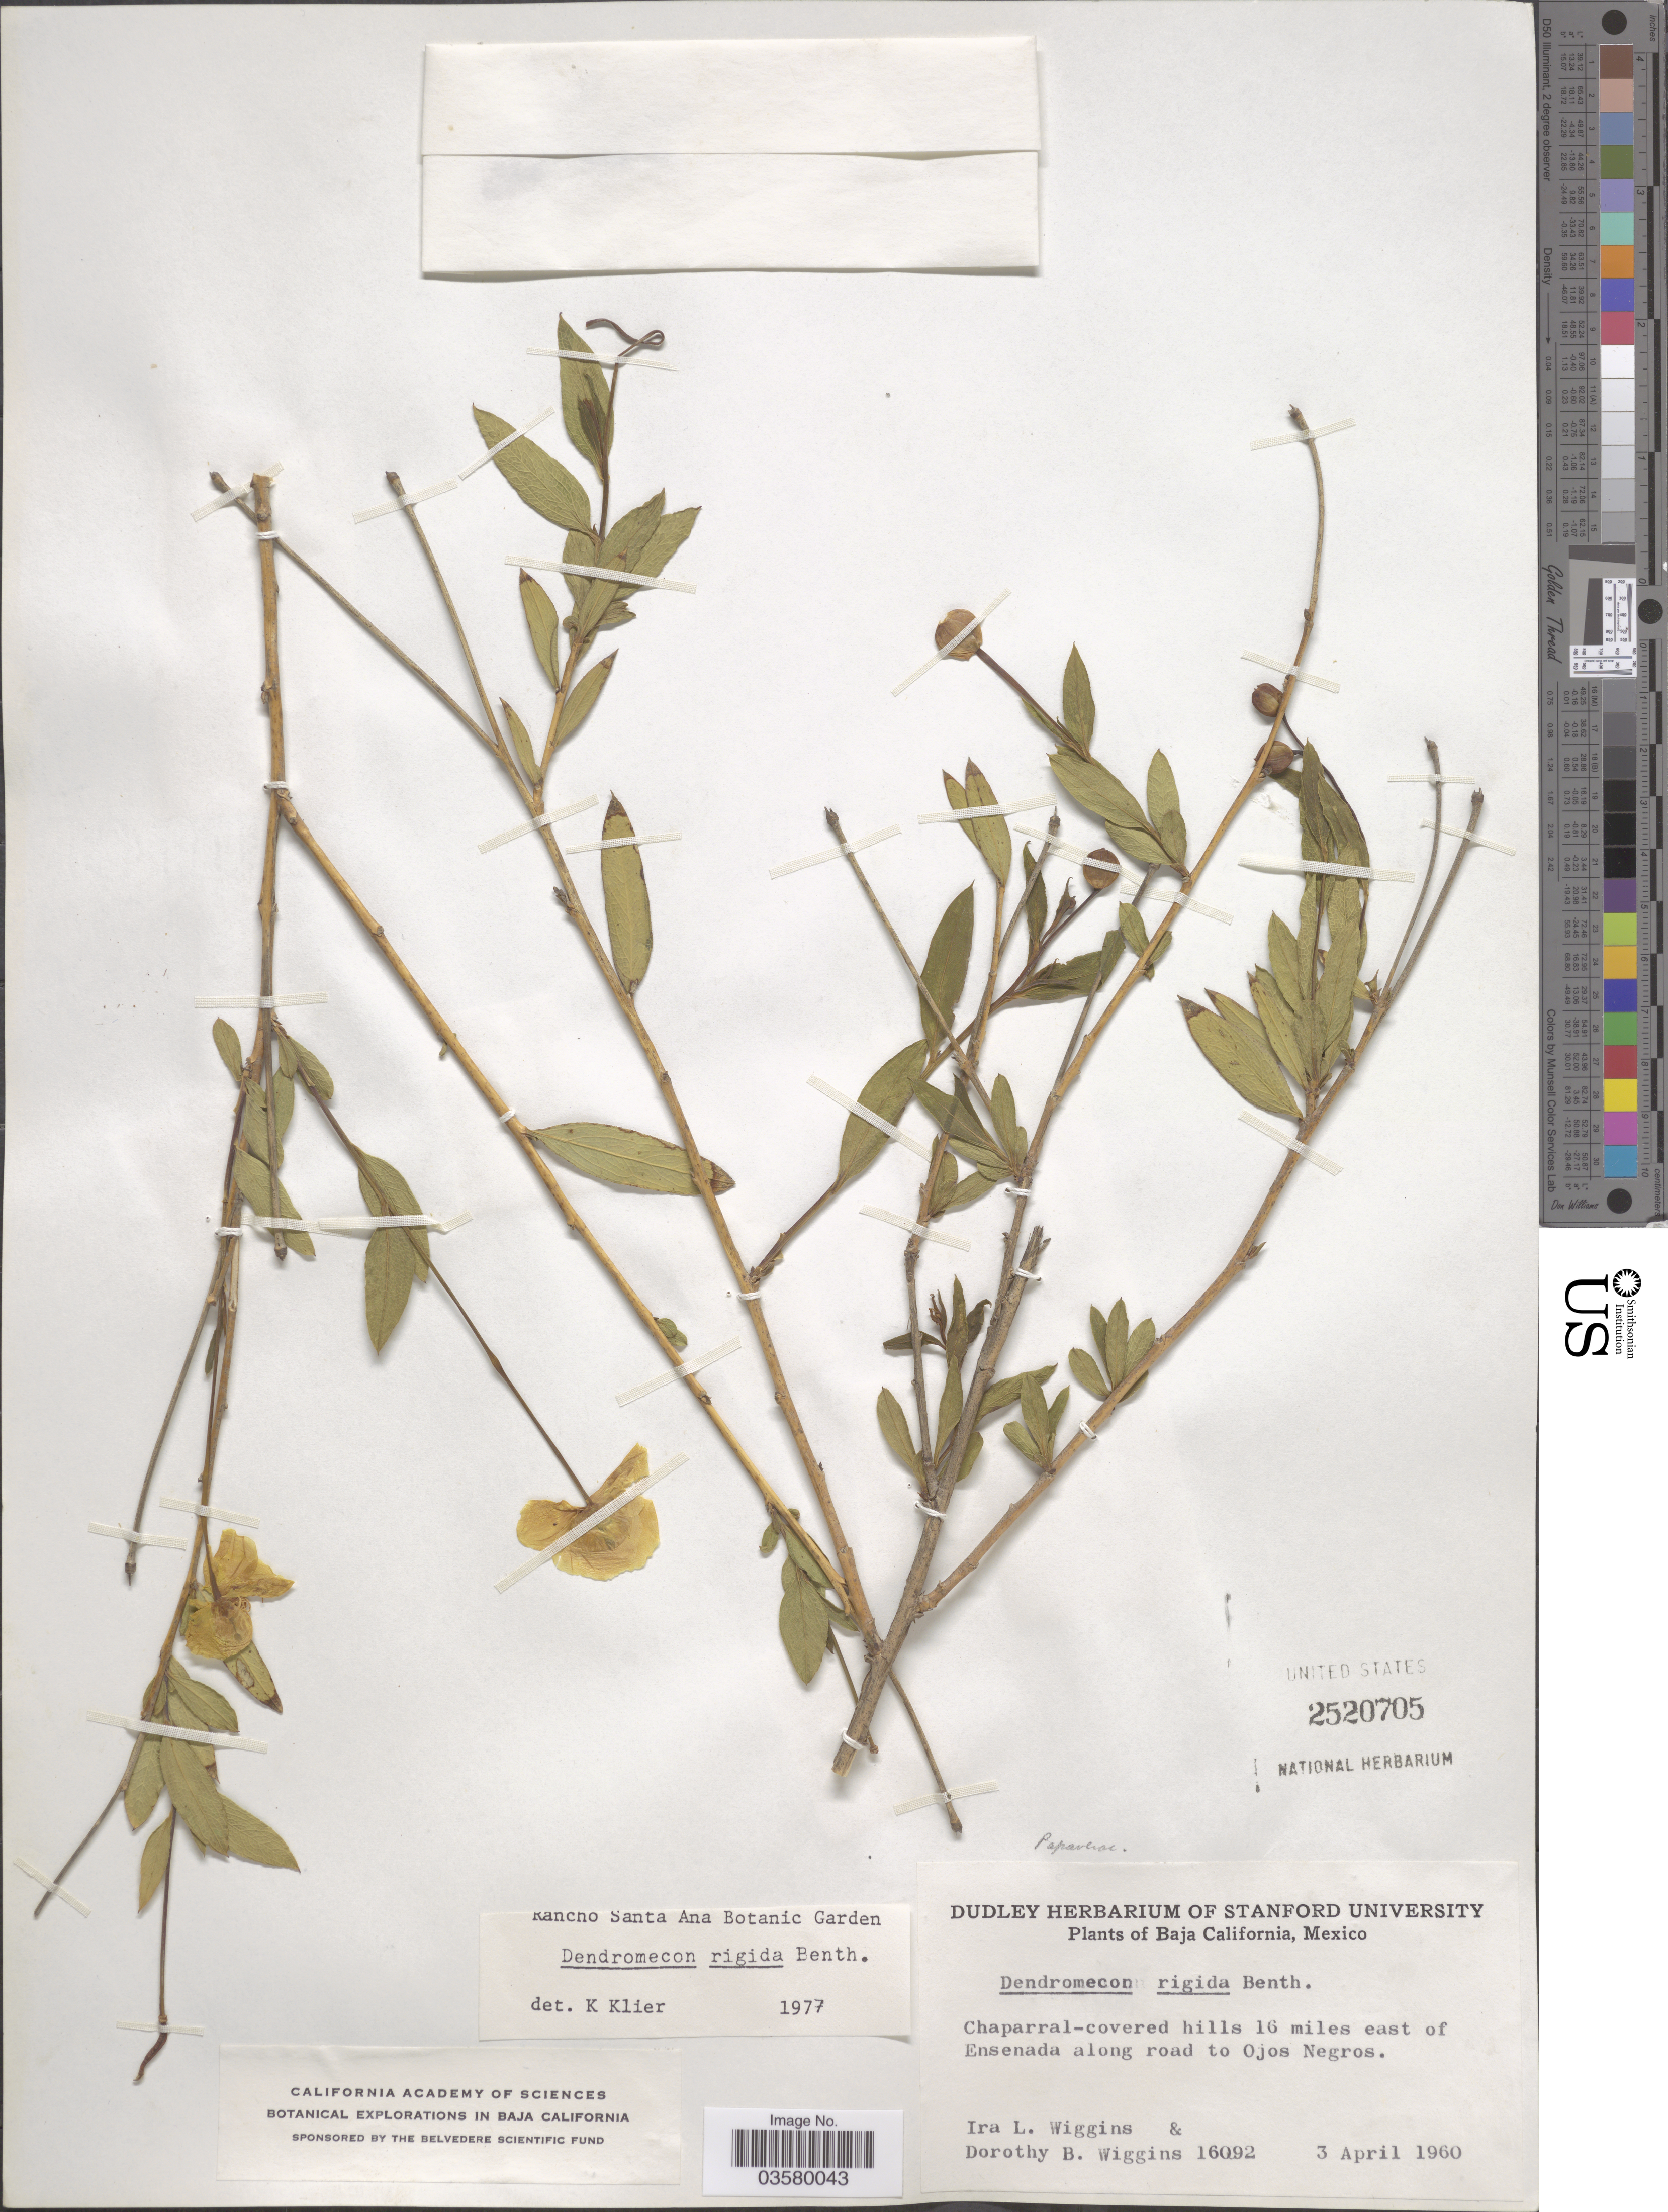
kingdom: Plantae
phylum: Tracheophyta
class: Magnoliopsida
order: Ranunculales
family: Papaveraceae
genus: Dendromecon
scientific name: Dendromecon rigida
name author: Benth.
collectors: I. L. Wiggins & D. B. Wiggins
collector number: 16092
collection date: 1960-04-03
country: Mexico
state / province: Baja California Norte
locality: Chaparral-covered hills 16 miles east of Ensenada along road to Ojos Negros.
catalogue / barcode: US 2520705